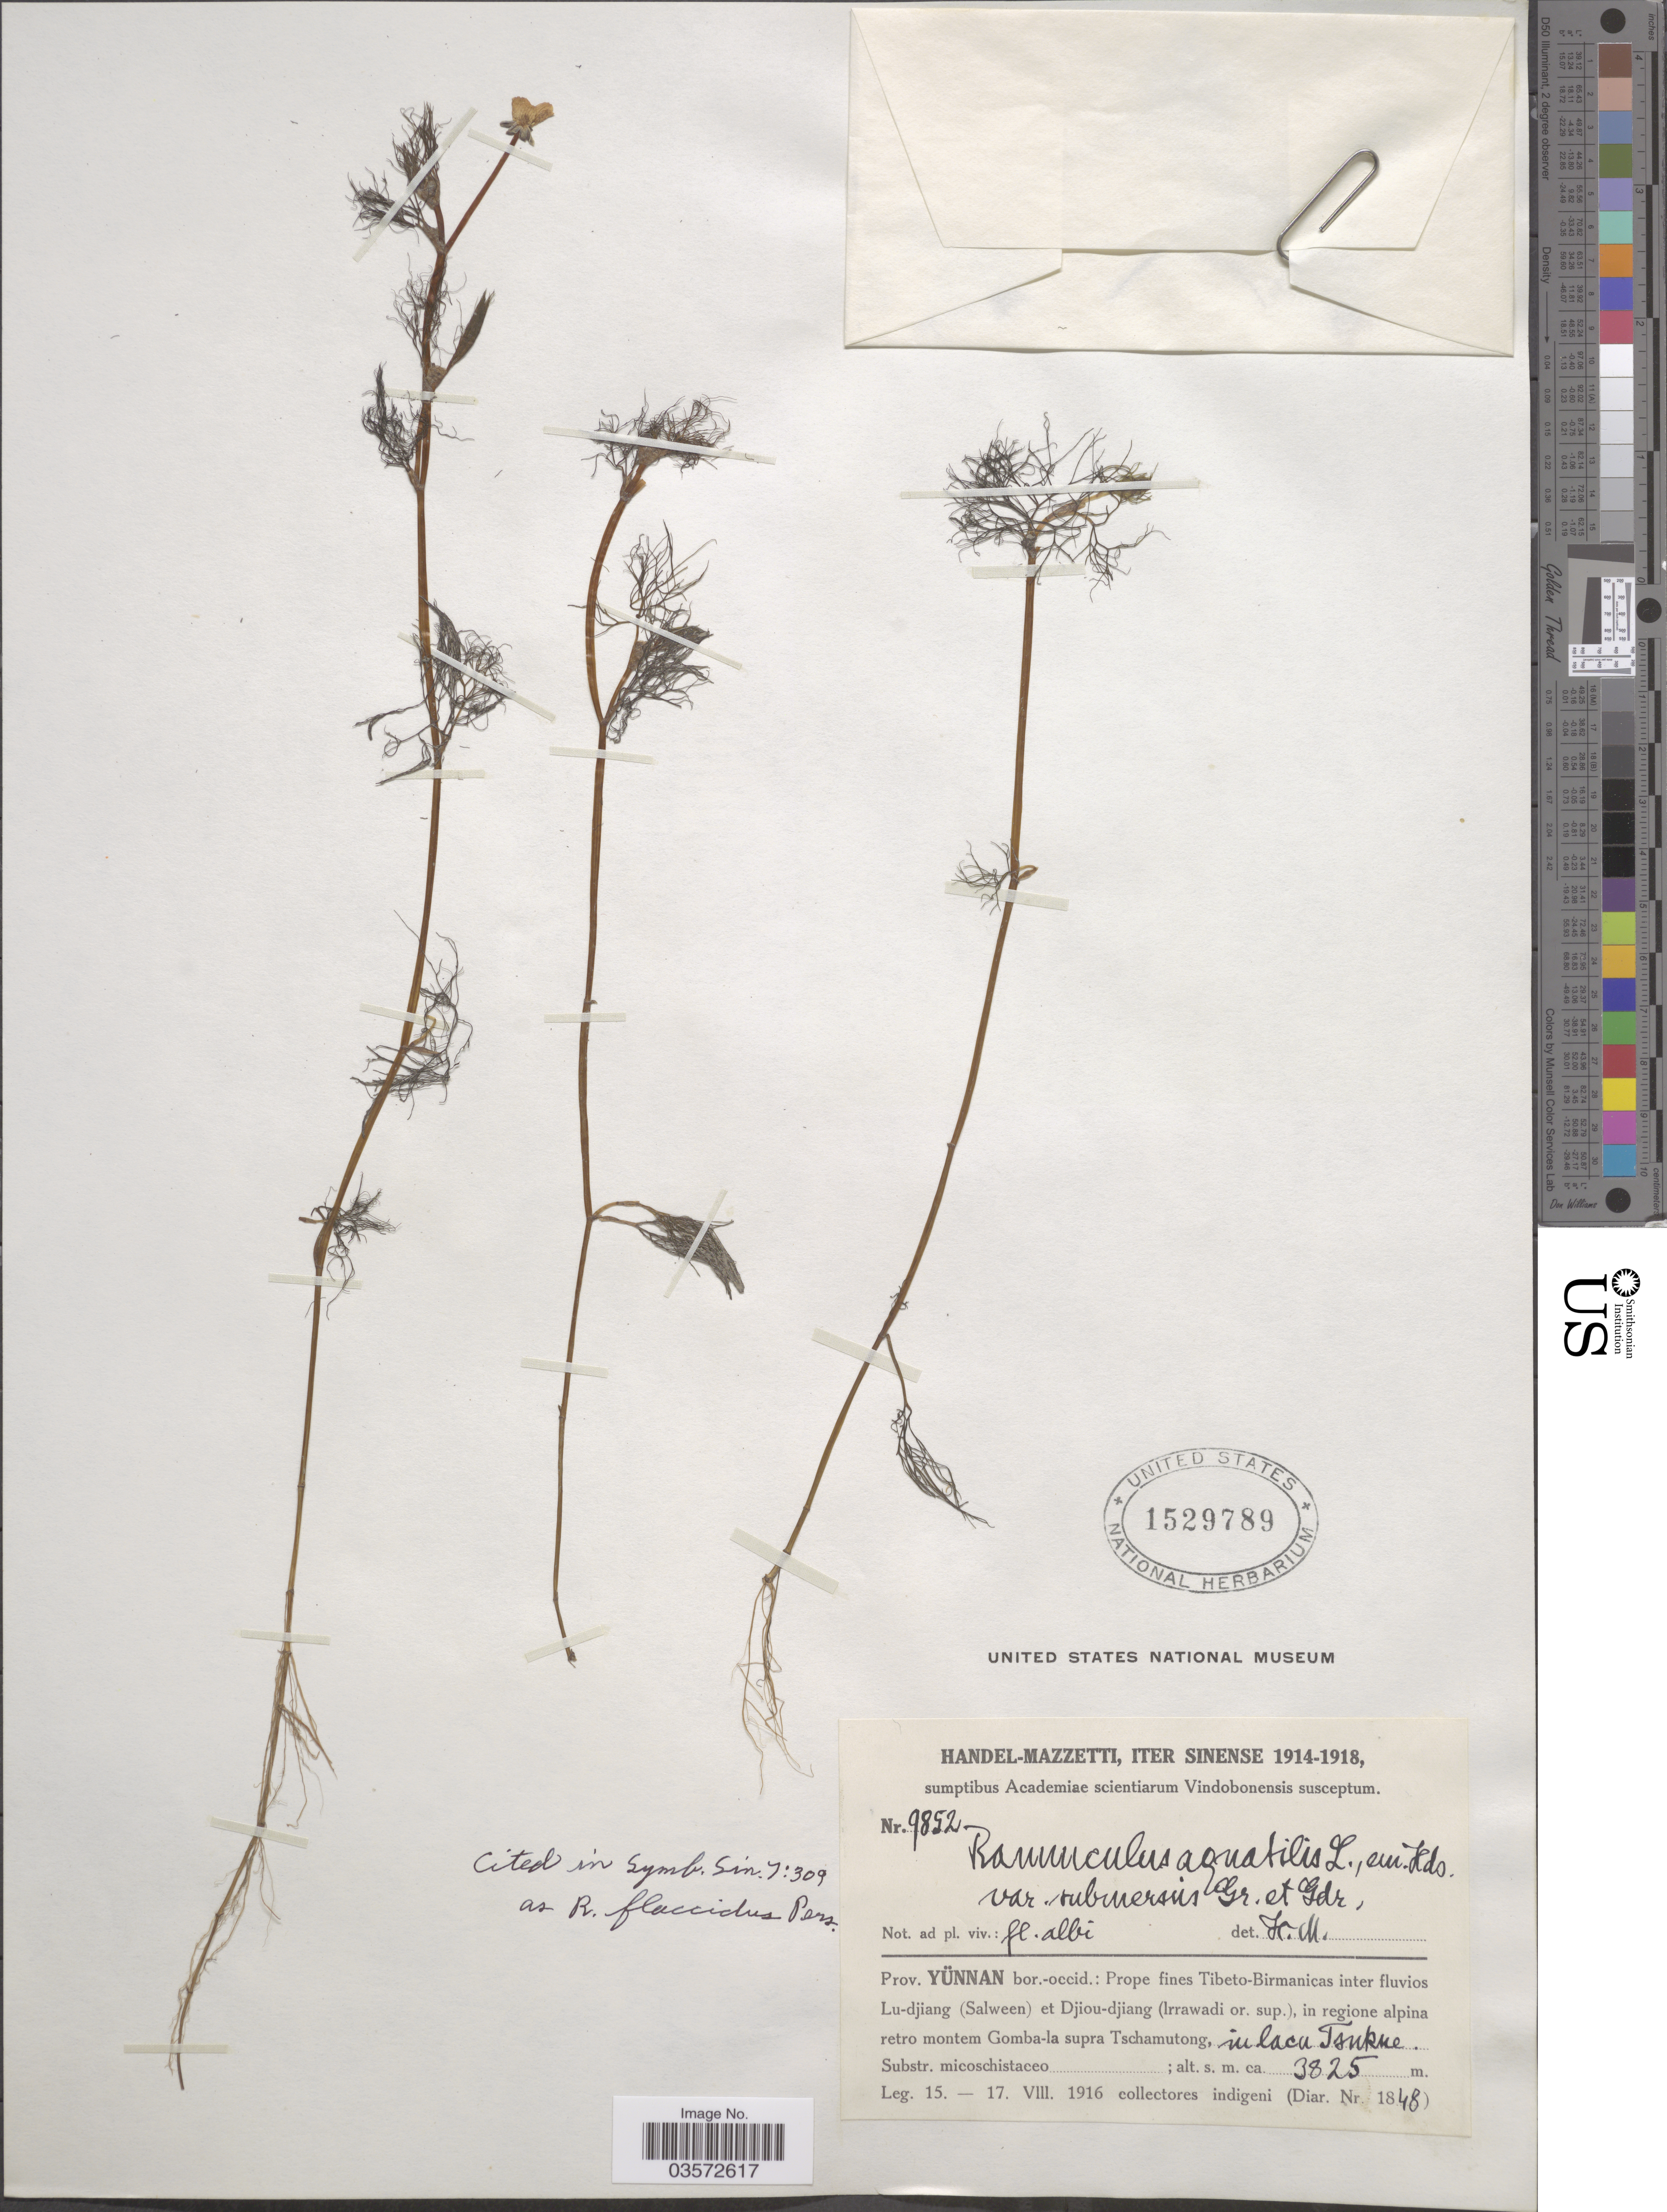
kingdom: Plantae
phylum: Tracheophyta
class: Magnoliopsida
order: Ranunculales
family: Ranunculaceae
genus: Ranunculus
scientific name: Ranunculus flaccidus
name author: Hook. f. & Thomson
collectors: Handel-Mazzetti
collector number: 9852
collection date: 1916-08-15/1916-08-17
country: China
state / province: Yunnan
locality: Prov Yünnan bor.-occid.: Prope fines Tibeto-Birmanicas inter fluvios Lu-djiang (Salween) et Djiou-djiang (Irrawadi or. sup.), in regione alpina retro montem Gomba-la supra Tschamutong, in lacu Tsukne [interpreted].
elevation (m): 3825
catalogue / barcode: US 1529789